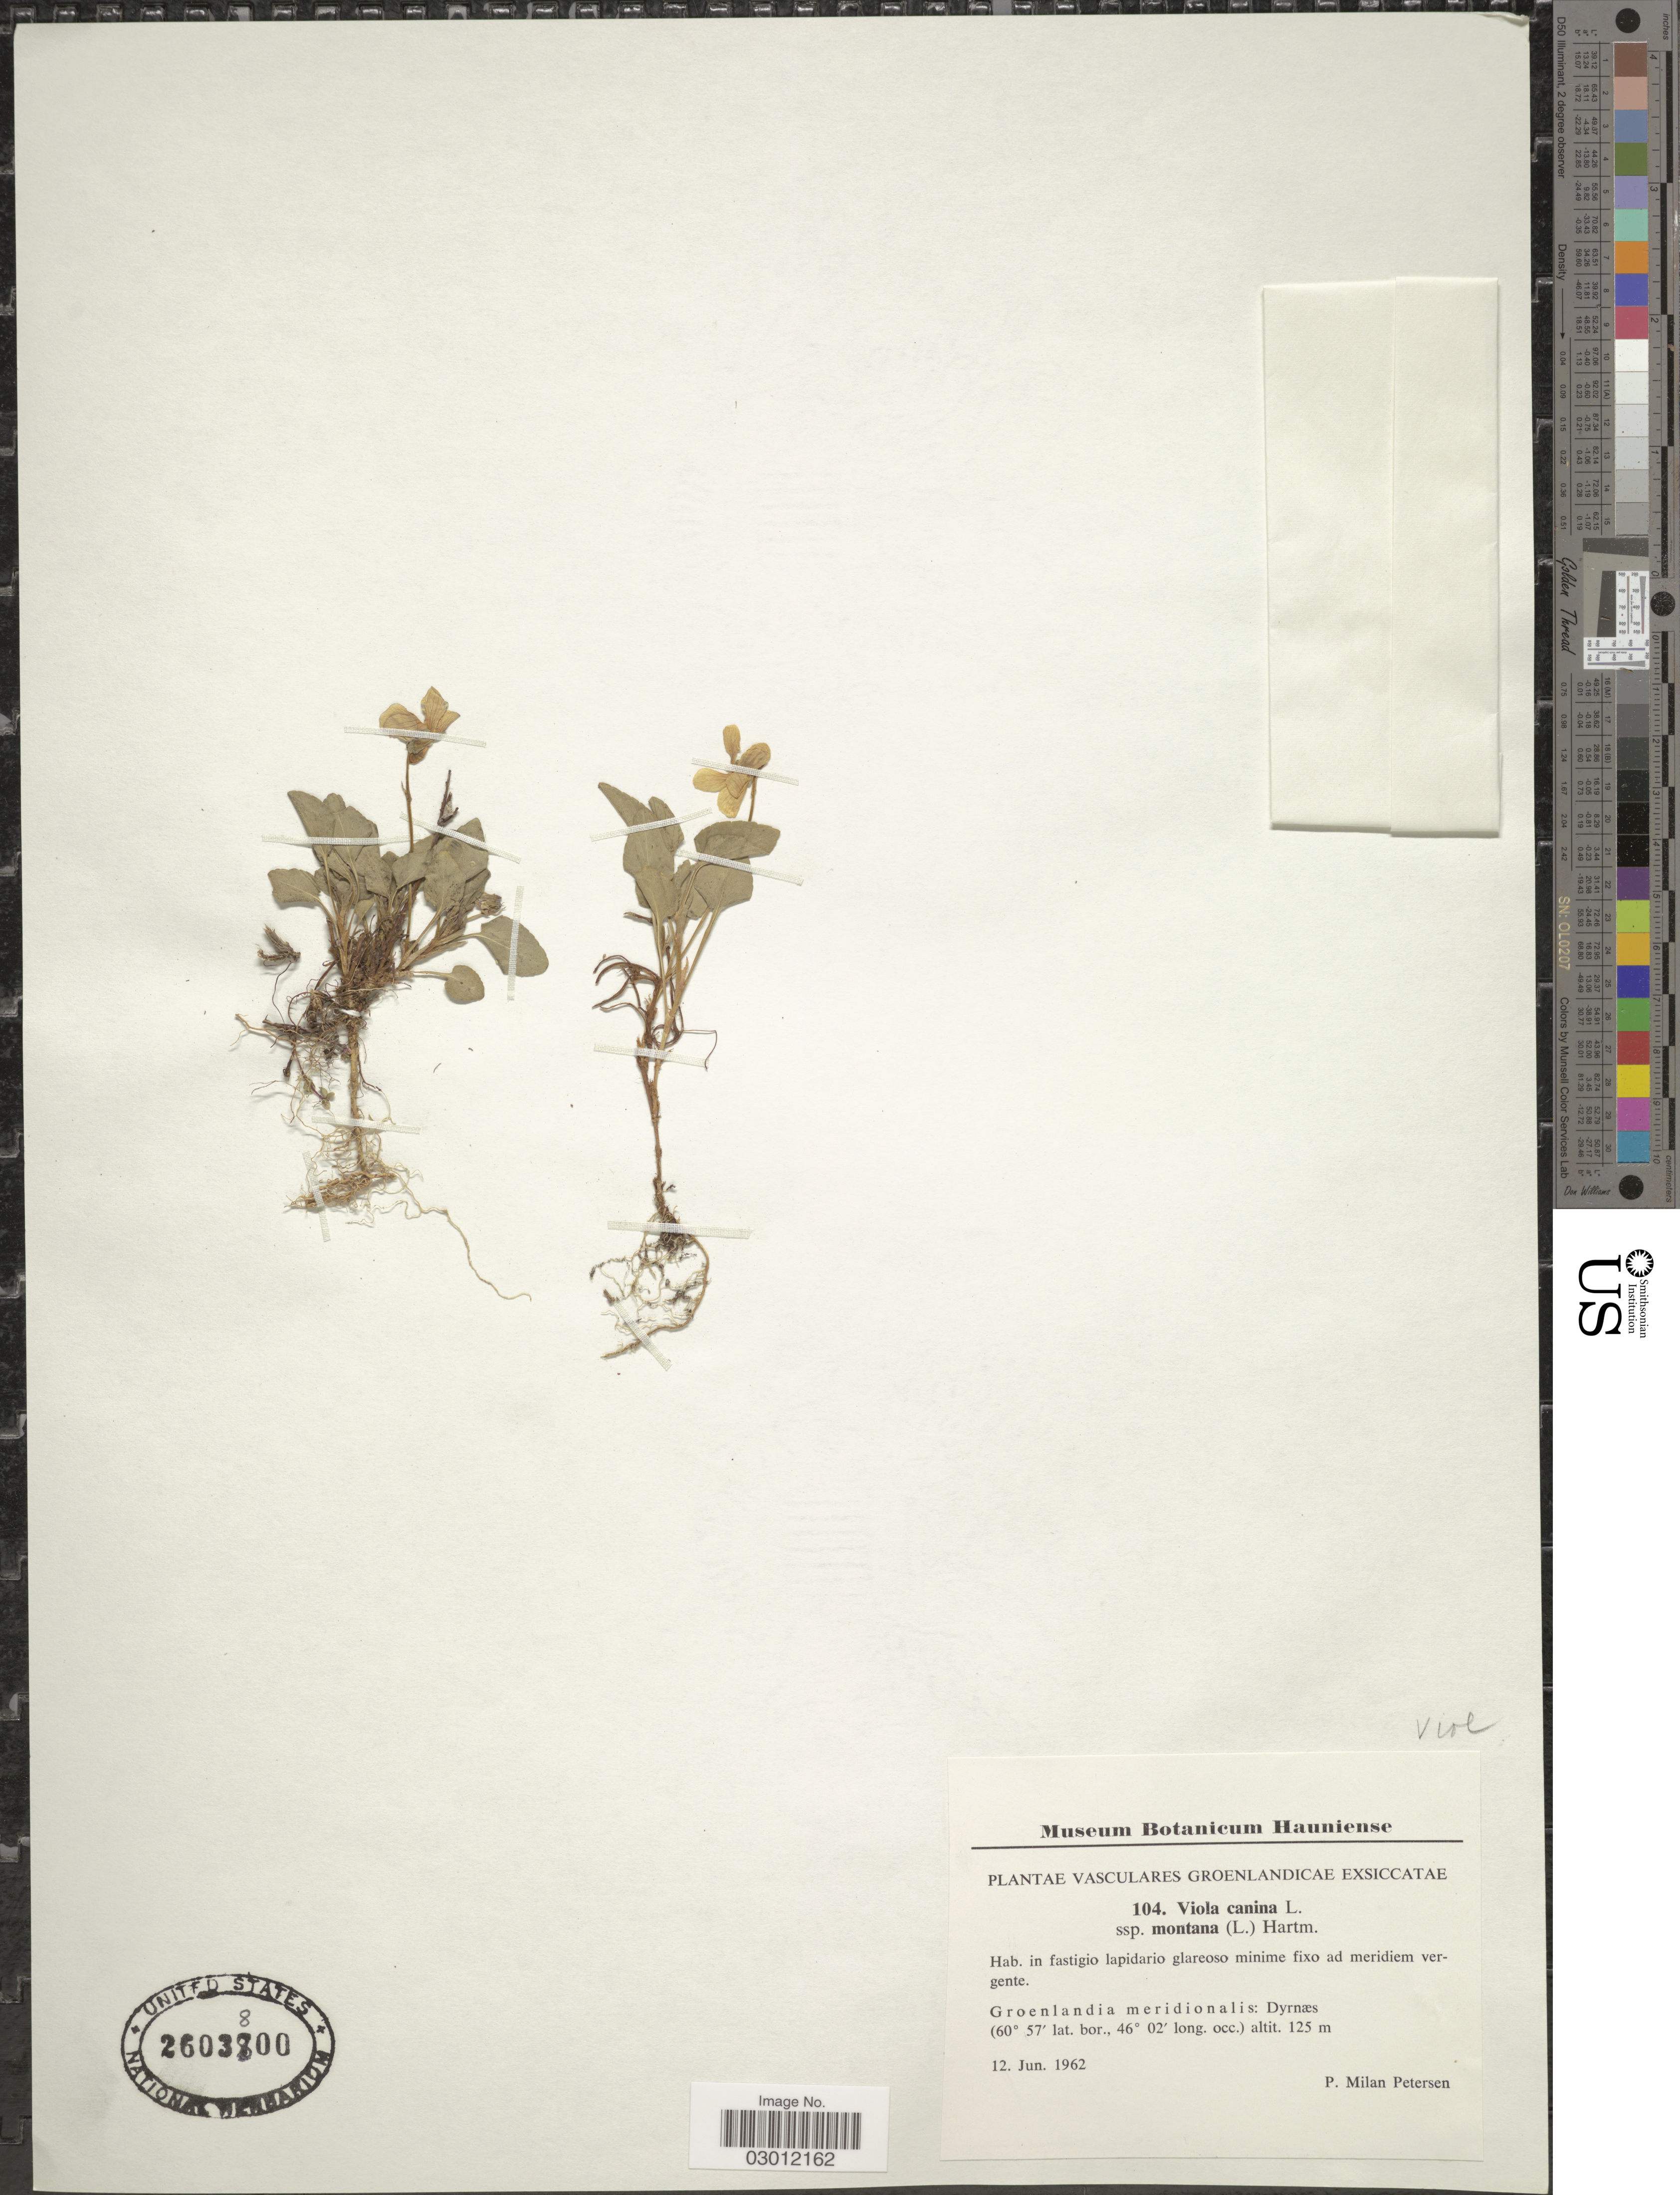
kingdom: Plantae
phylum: Tracheophyta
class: Magnoliopsida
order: Malpighiales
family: Violaceae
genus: Viola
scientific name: Viola canina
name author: L.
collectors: P. Petersen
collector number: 104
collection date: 1962-06-12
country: Greenland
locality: Groenlandia meridionalis: Dyrnæs.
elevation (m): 125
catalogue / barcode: US 2603800